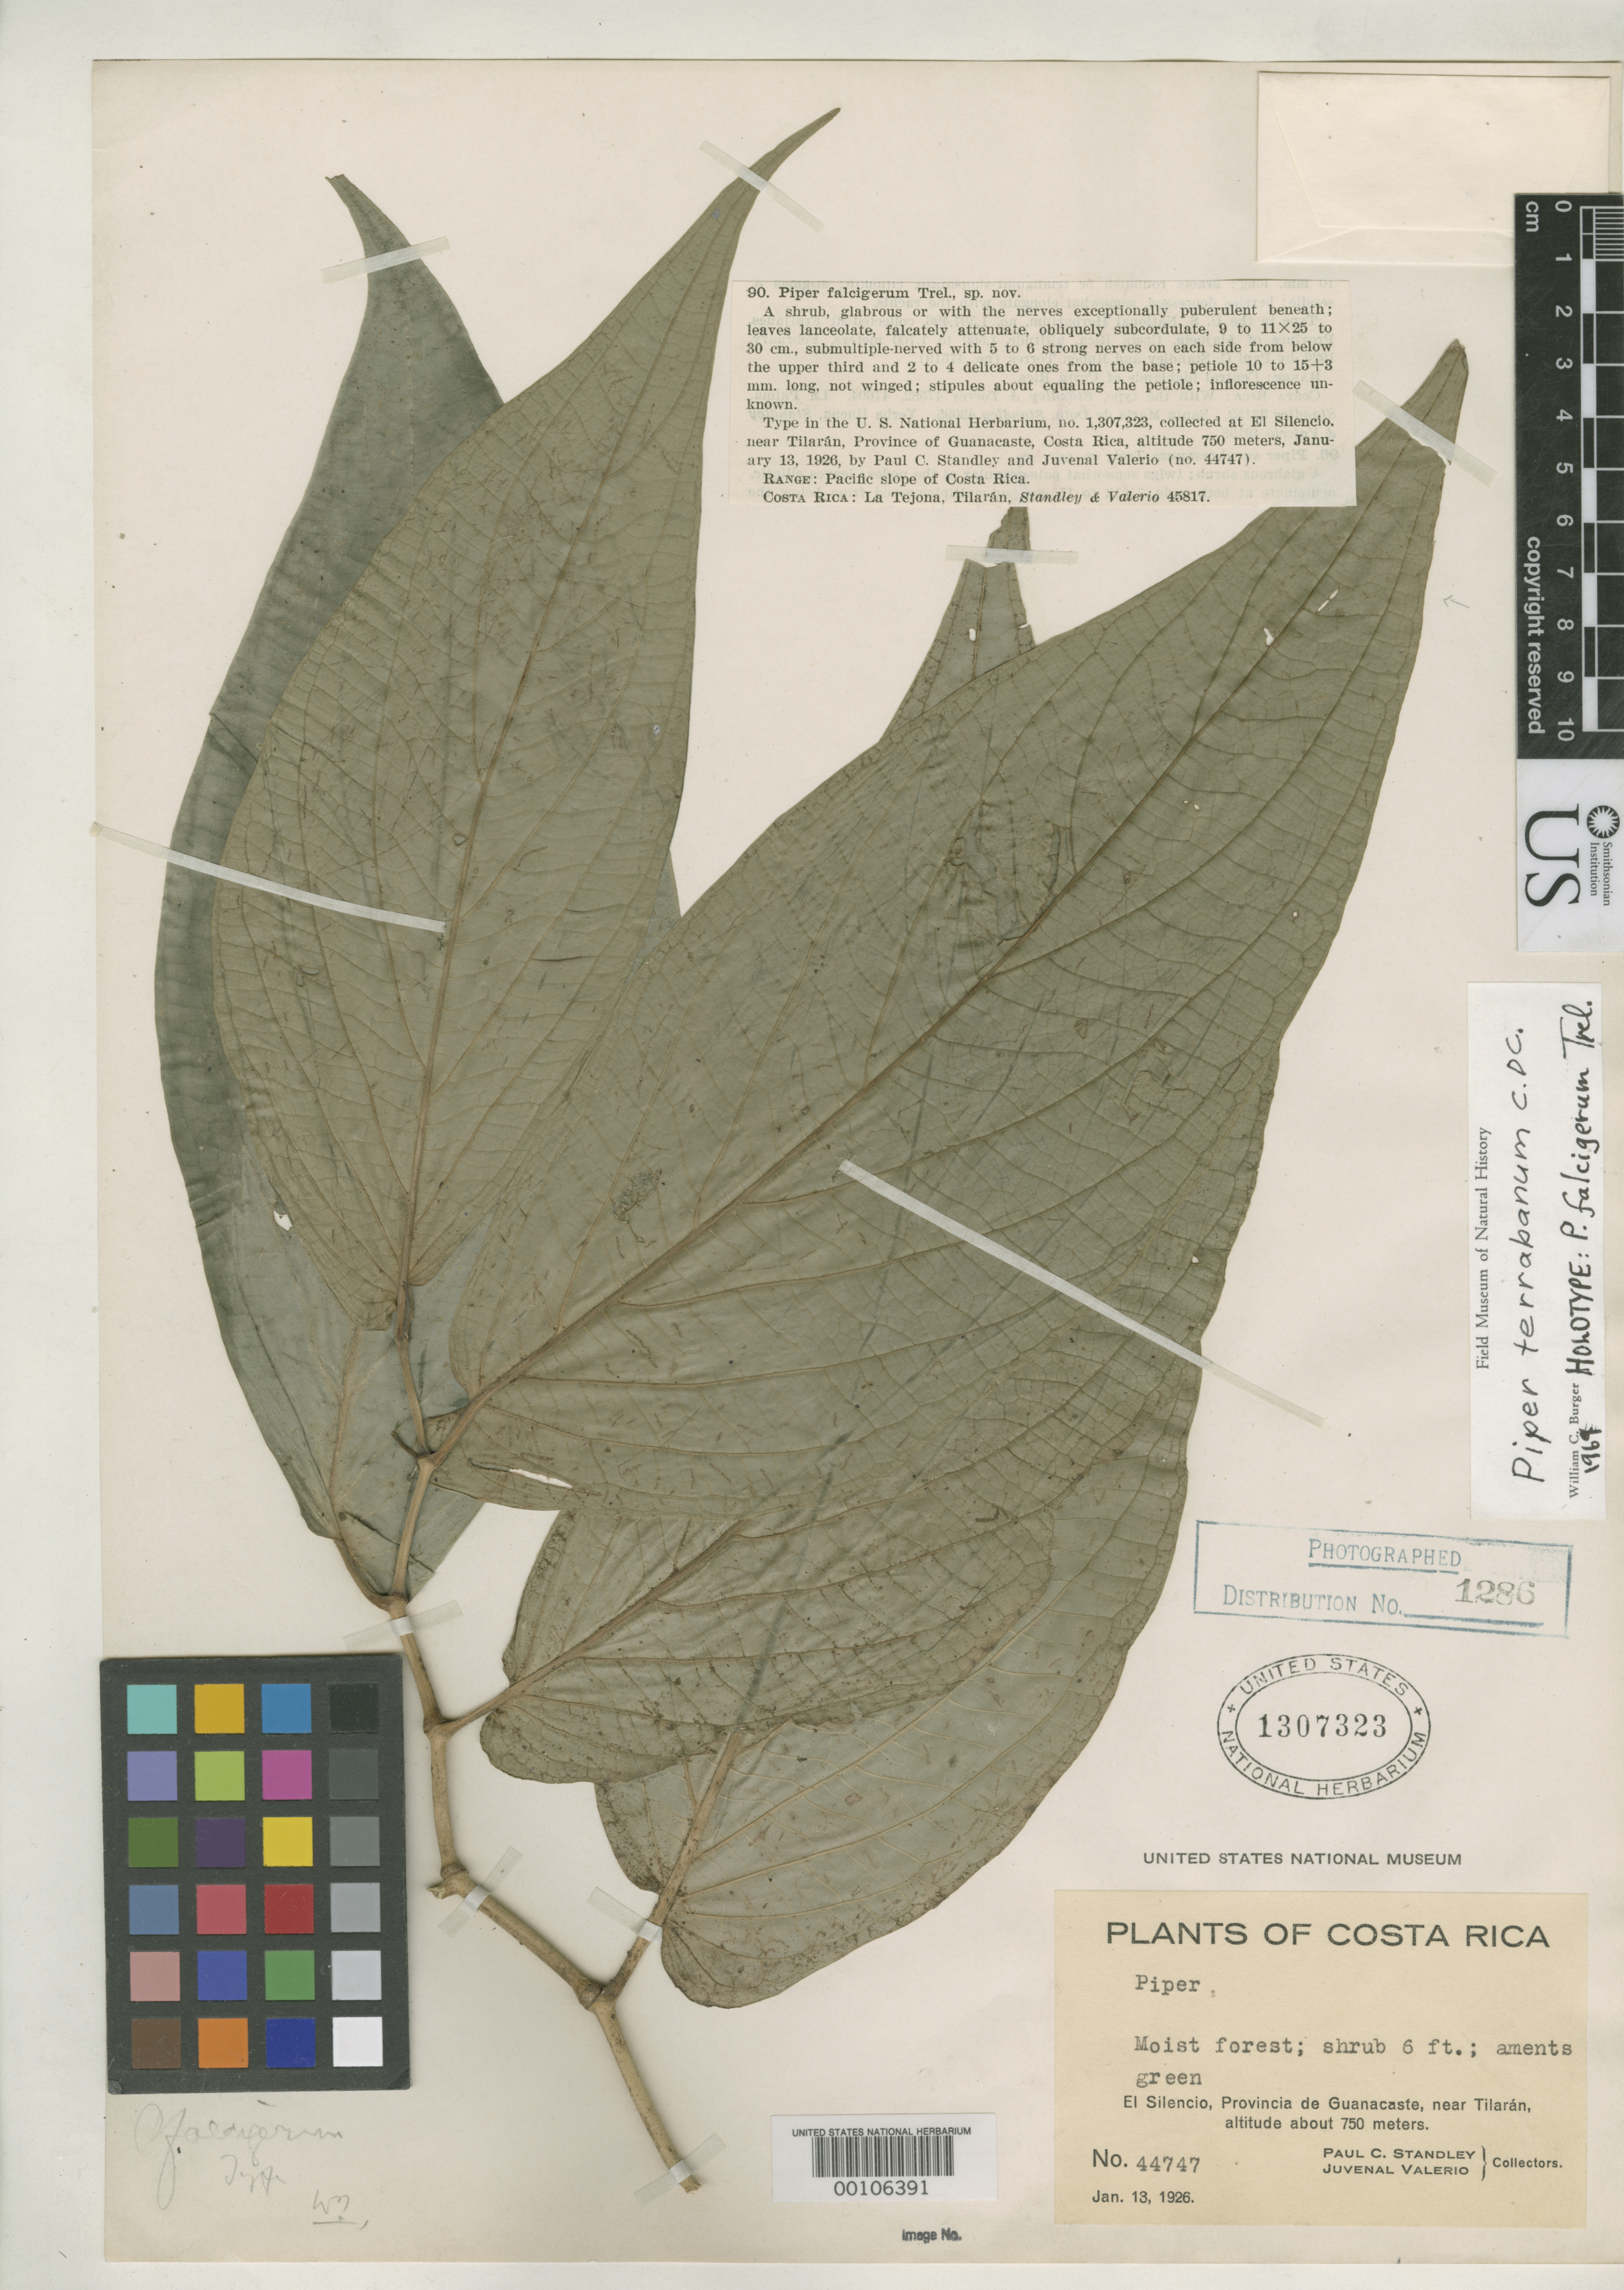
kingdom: Plantae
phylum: Tracheophyta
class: Magnoliopsida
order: Piperales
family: Piperaceae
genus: Piper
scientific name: Piper falcigerum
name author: Trel.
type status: Holotype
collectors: P. C. Standley & J. Valerio R.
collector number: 44747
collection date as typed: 13 Jan 1926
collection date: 1926-01-13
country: Costa Rica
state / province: Guanacaste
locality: El Silencio, near Tilaran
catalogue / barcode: US 1307323